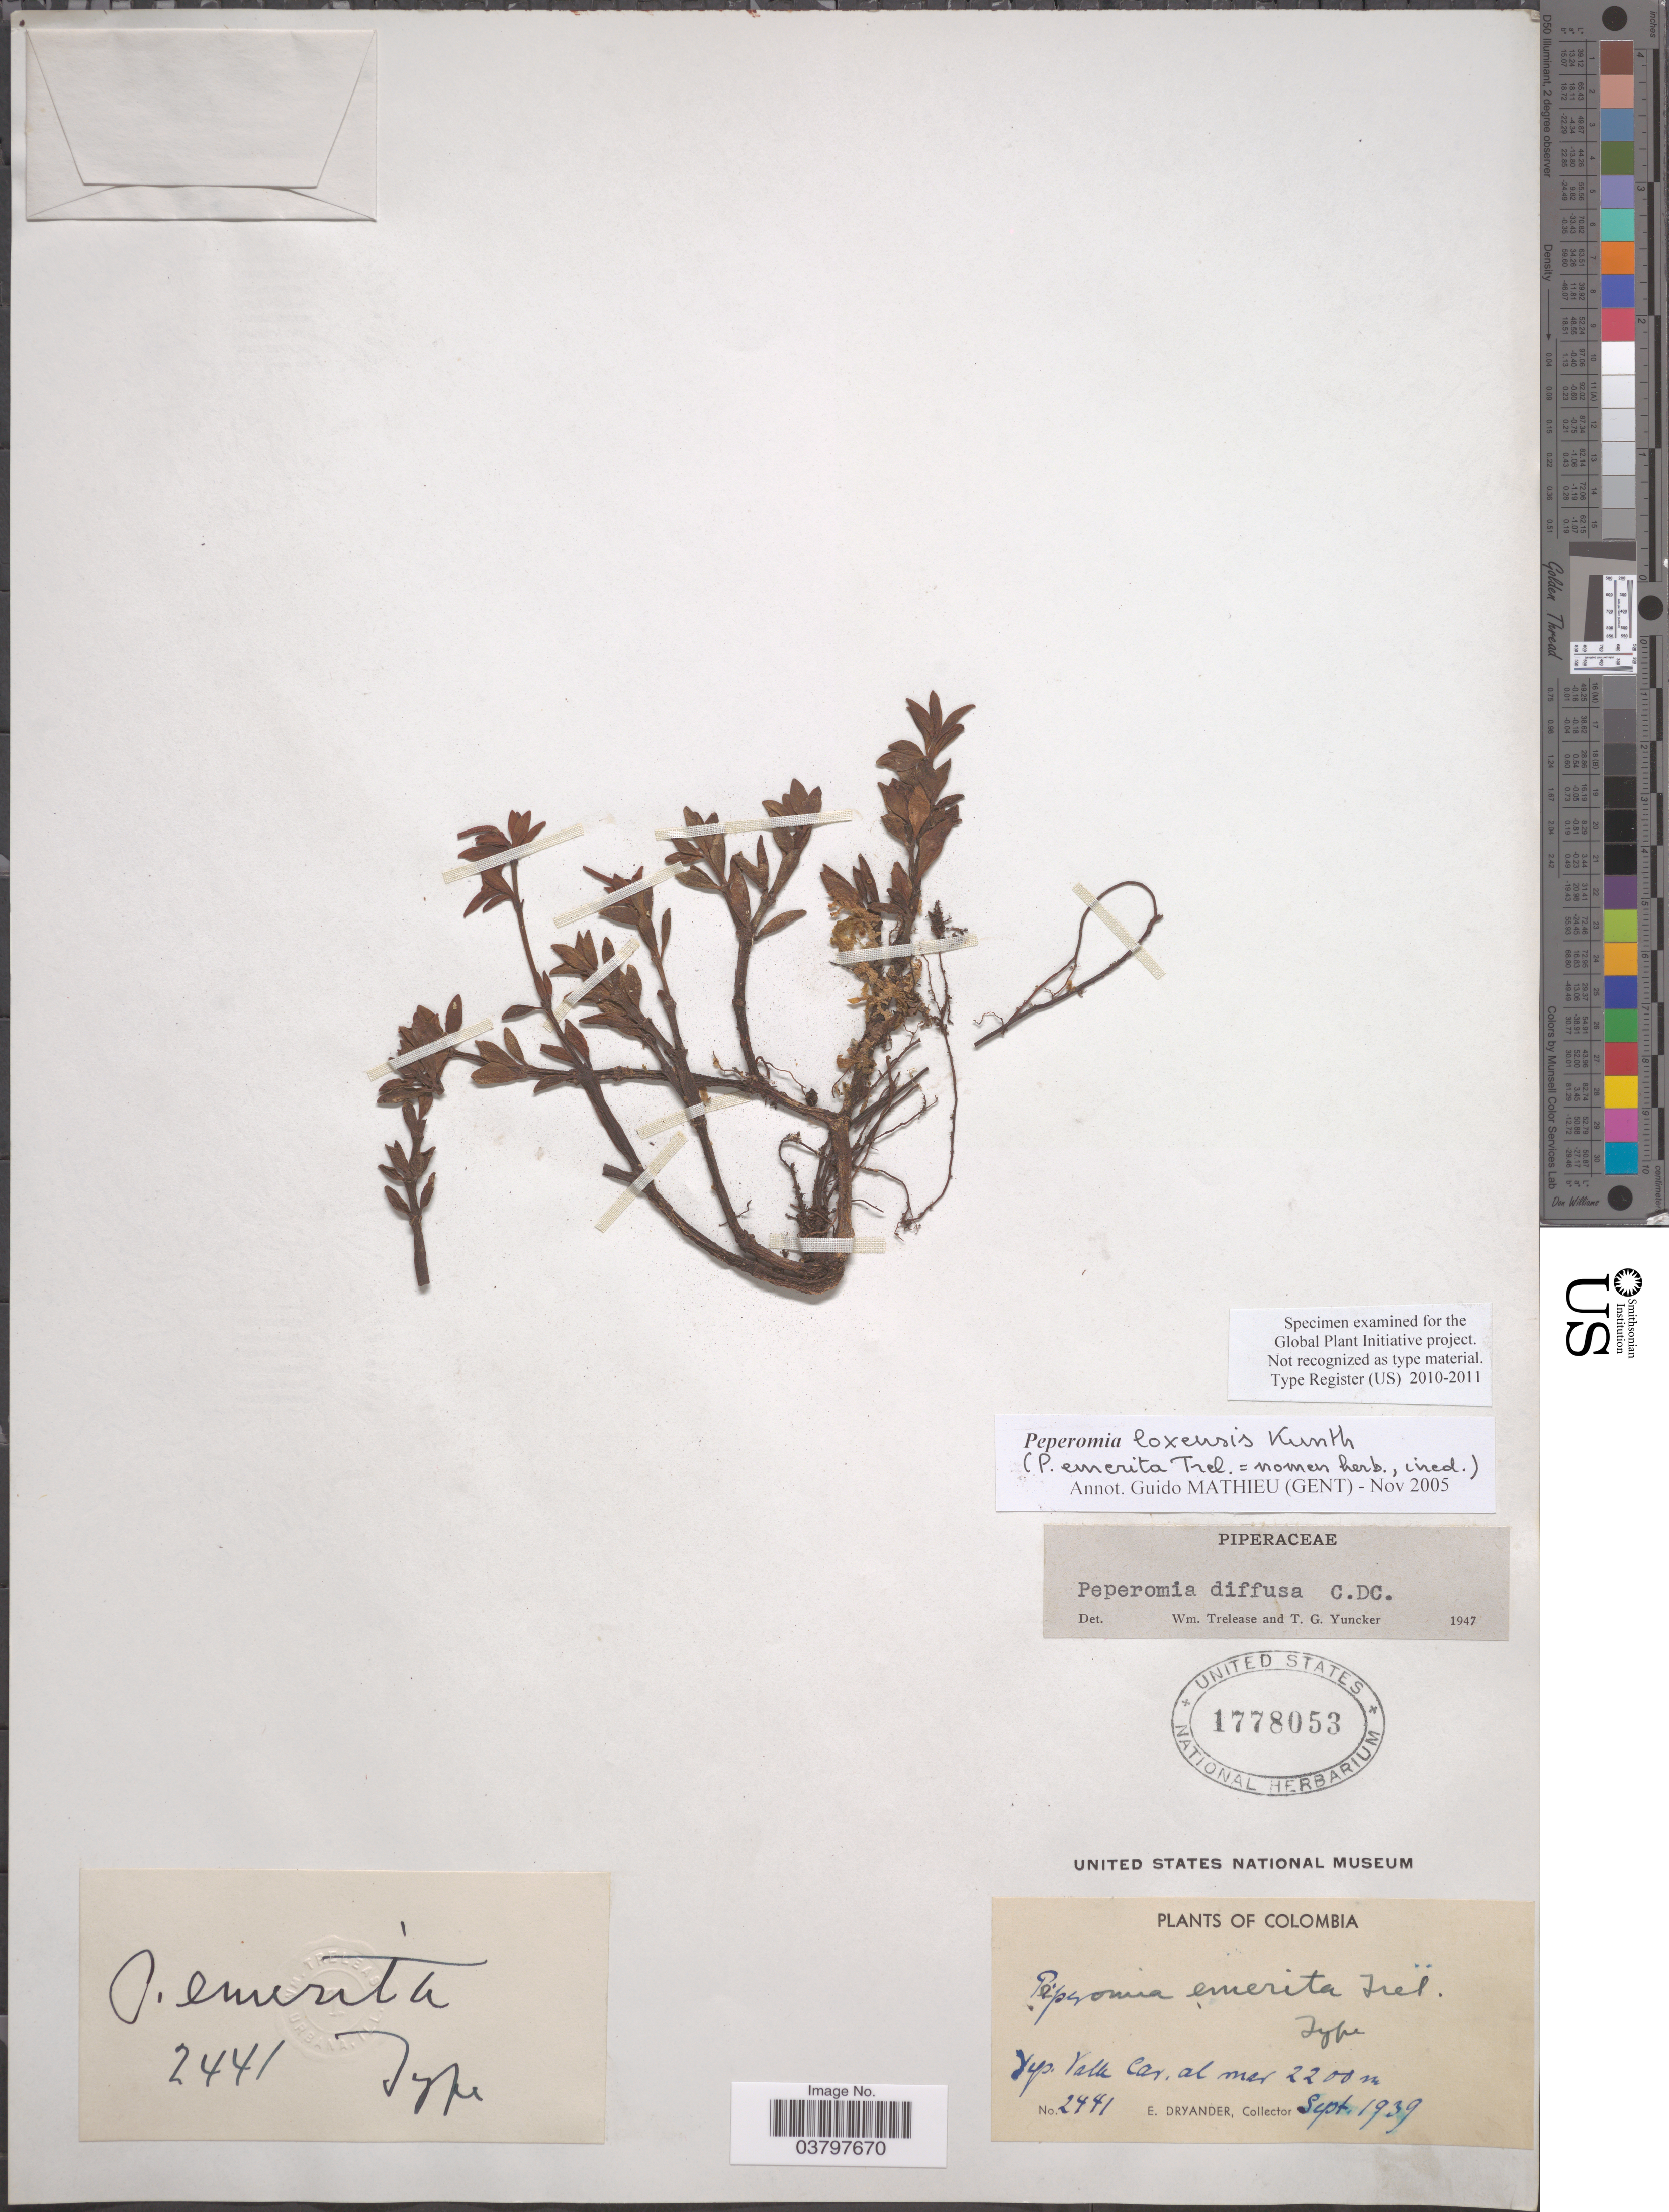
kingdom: Plantae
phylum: Tracheophyta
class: Magnoliopsida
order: Piperales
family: Piperaceae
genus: Peperomia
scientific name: Peperomia loxensis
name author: Kunth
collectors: E. Dryander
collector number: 2441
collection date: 1939-09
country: Colombia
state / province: Valle del Cauca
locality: Dep. Valle Cau.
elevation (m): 2200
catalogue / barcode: US 1778053